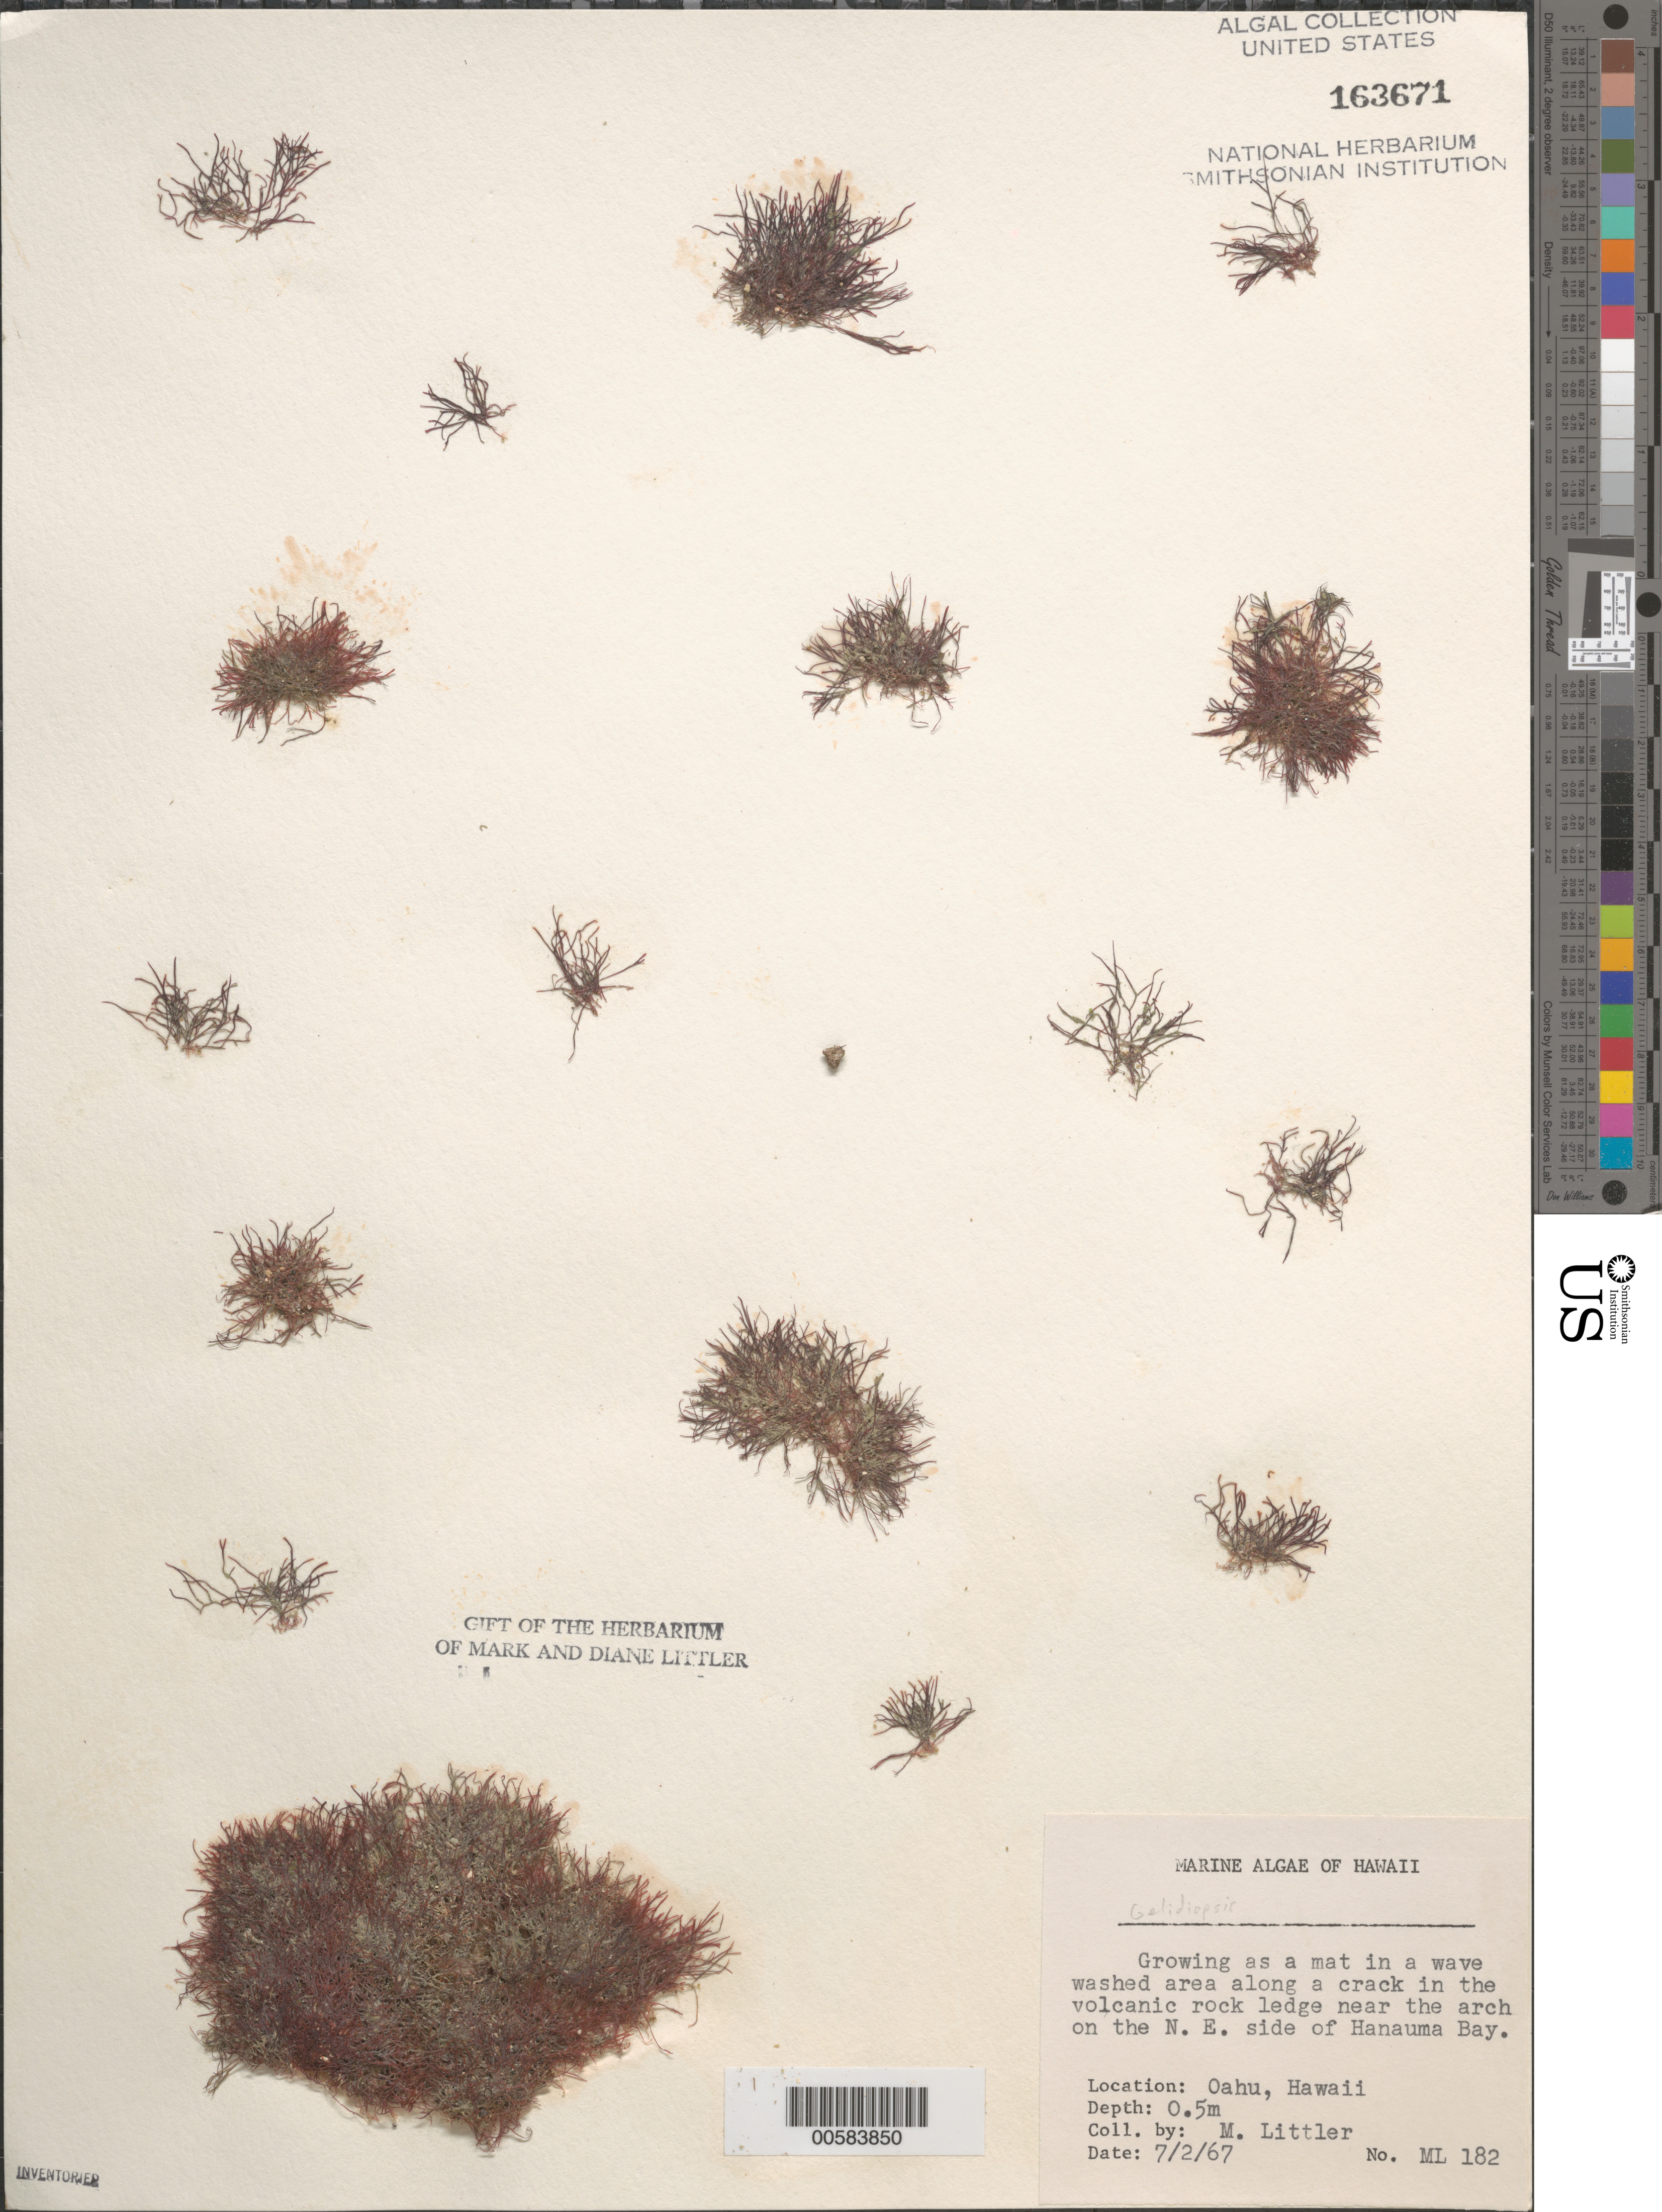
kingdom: Plantae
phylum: Rhodophyta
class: Florideophyceae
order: Rhodymeniales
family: Lomentariaceae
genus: Ceratodictyon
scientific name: Ceratodictyon sp.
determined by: Algae name updating Project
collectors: M. M. Littler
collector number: ML 182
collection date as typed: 02 Jul 1967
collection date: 1967-07-02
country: United States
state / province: Hawaii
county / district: Honolulu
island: Oahu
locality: Hanauma Bay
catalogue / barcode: US 163671